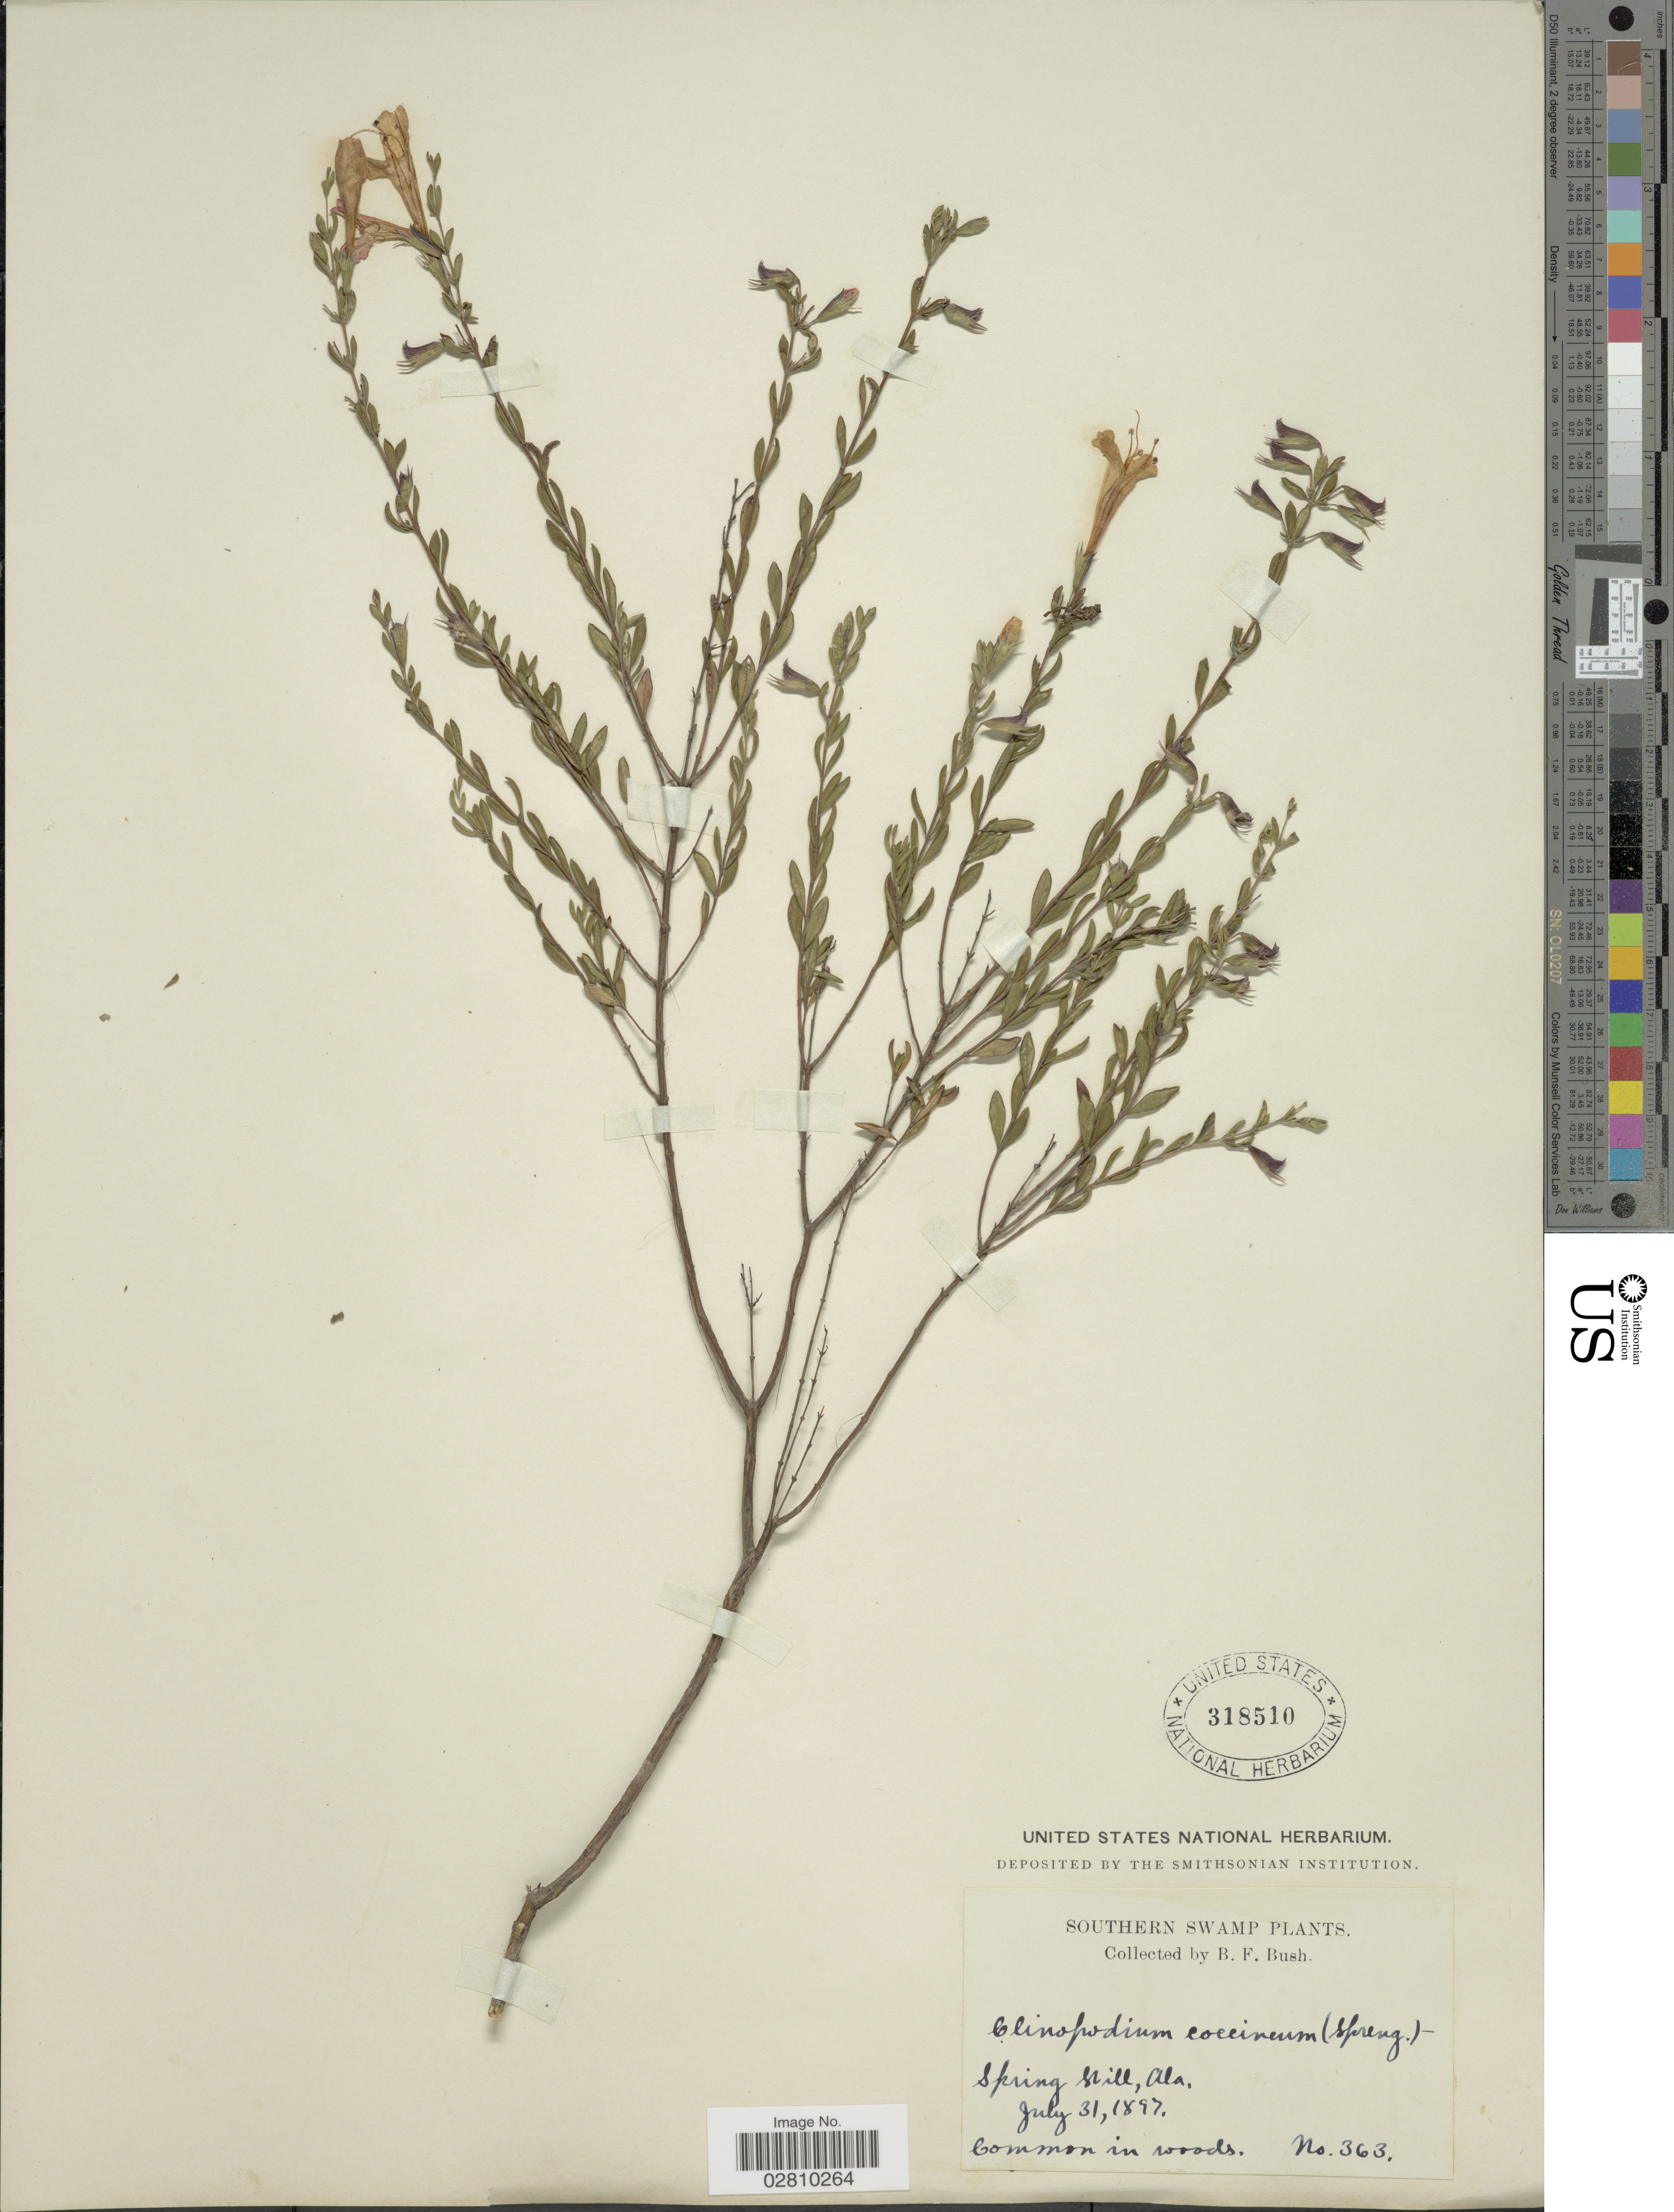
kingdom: Plantae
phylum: Tracheophyta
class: Magnoliopsida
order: Lamiales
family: Lamiaceae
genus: Clinopodium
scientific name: Clinopodium coccineum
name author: (Nutt. ex Hook.) Kuntze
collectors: B. F. Bush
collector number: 363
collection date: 1897-07-31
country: United States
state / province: Alabama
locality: Southern Swamp. Spring Hill, Ala.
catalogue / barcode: US 318510